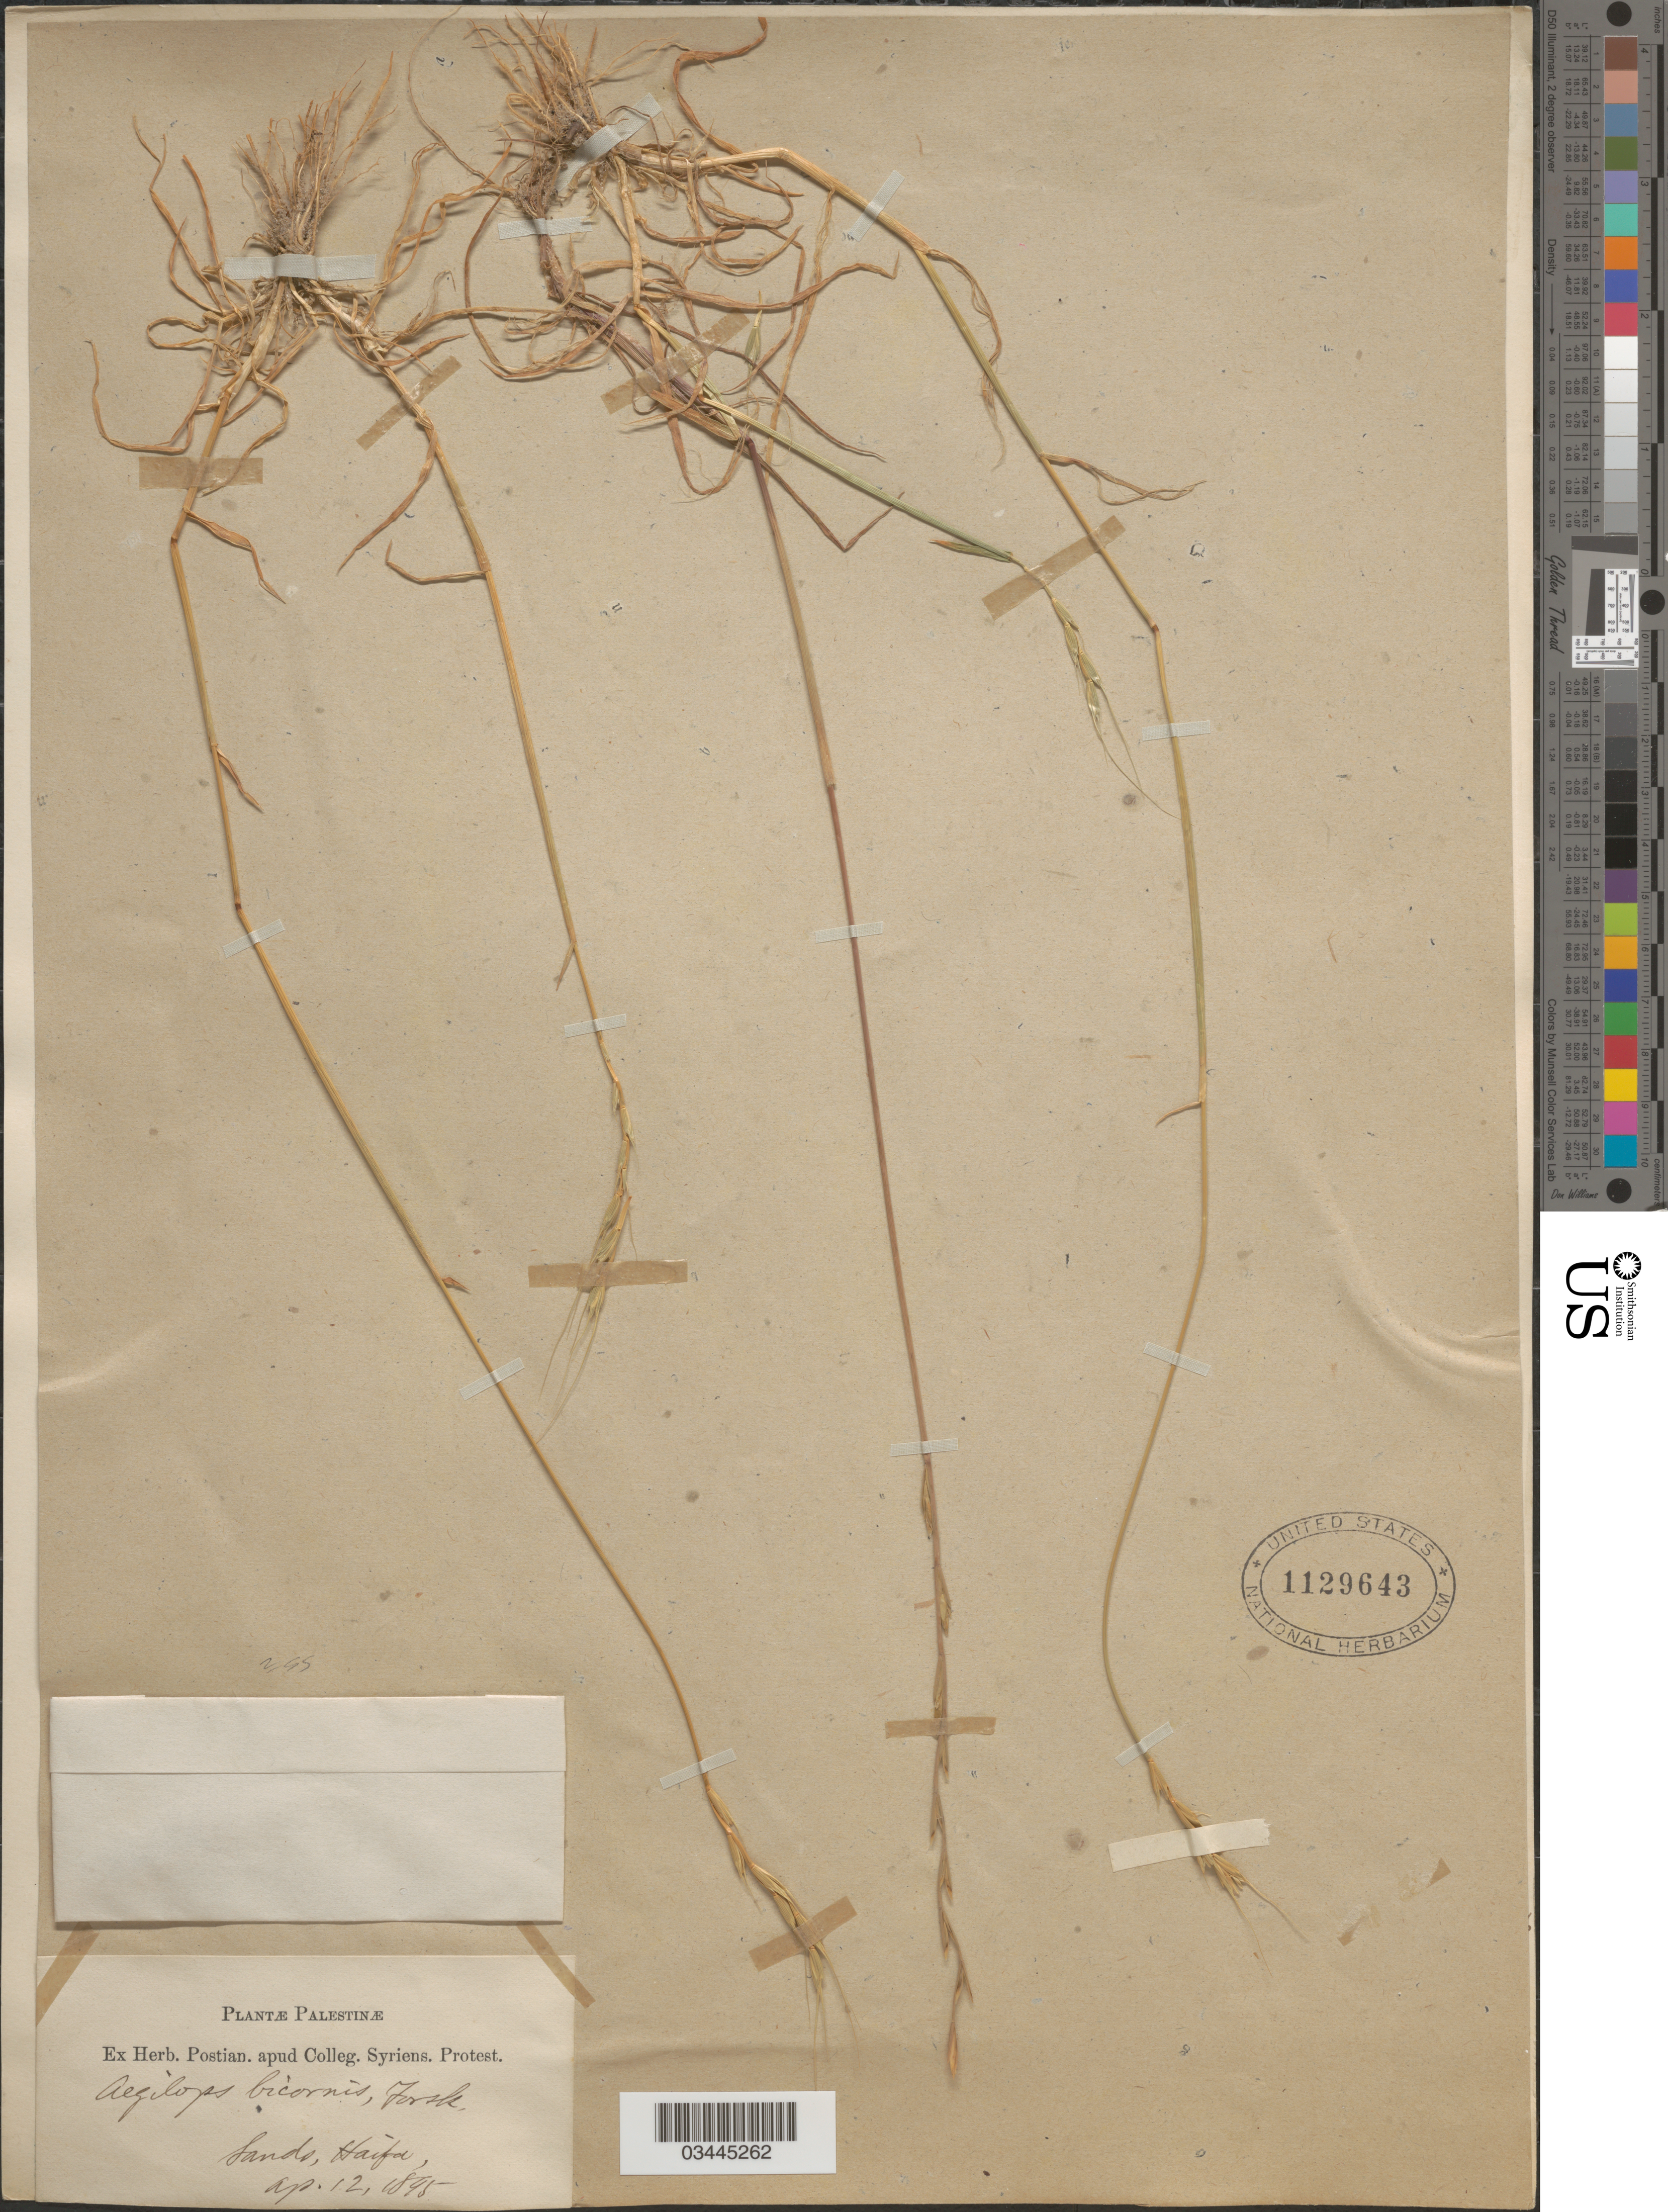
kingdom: Plantae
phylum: Tracheophyta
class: Liliopsida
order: Poales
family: Poaceae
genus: Aegilops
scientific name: Aegilops bicornis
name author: (Forssk.) Jaub. & Spach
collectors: ex herb. Postian. apud Colleg. Syriens. Protest. USE "Fannie P. A. Shepard" (10308853) AS PRIMARY COLLECTOR INSTEAD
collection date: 1895-04-12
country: Israel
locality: Palestinæ. Sands, Haifa.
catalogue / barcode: US 1129643